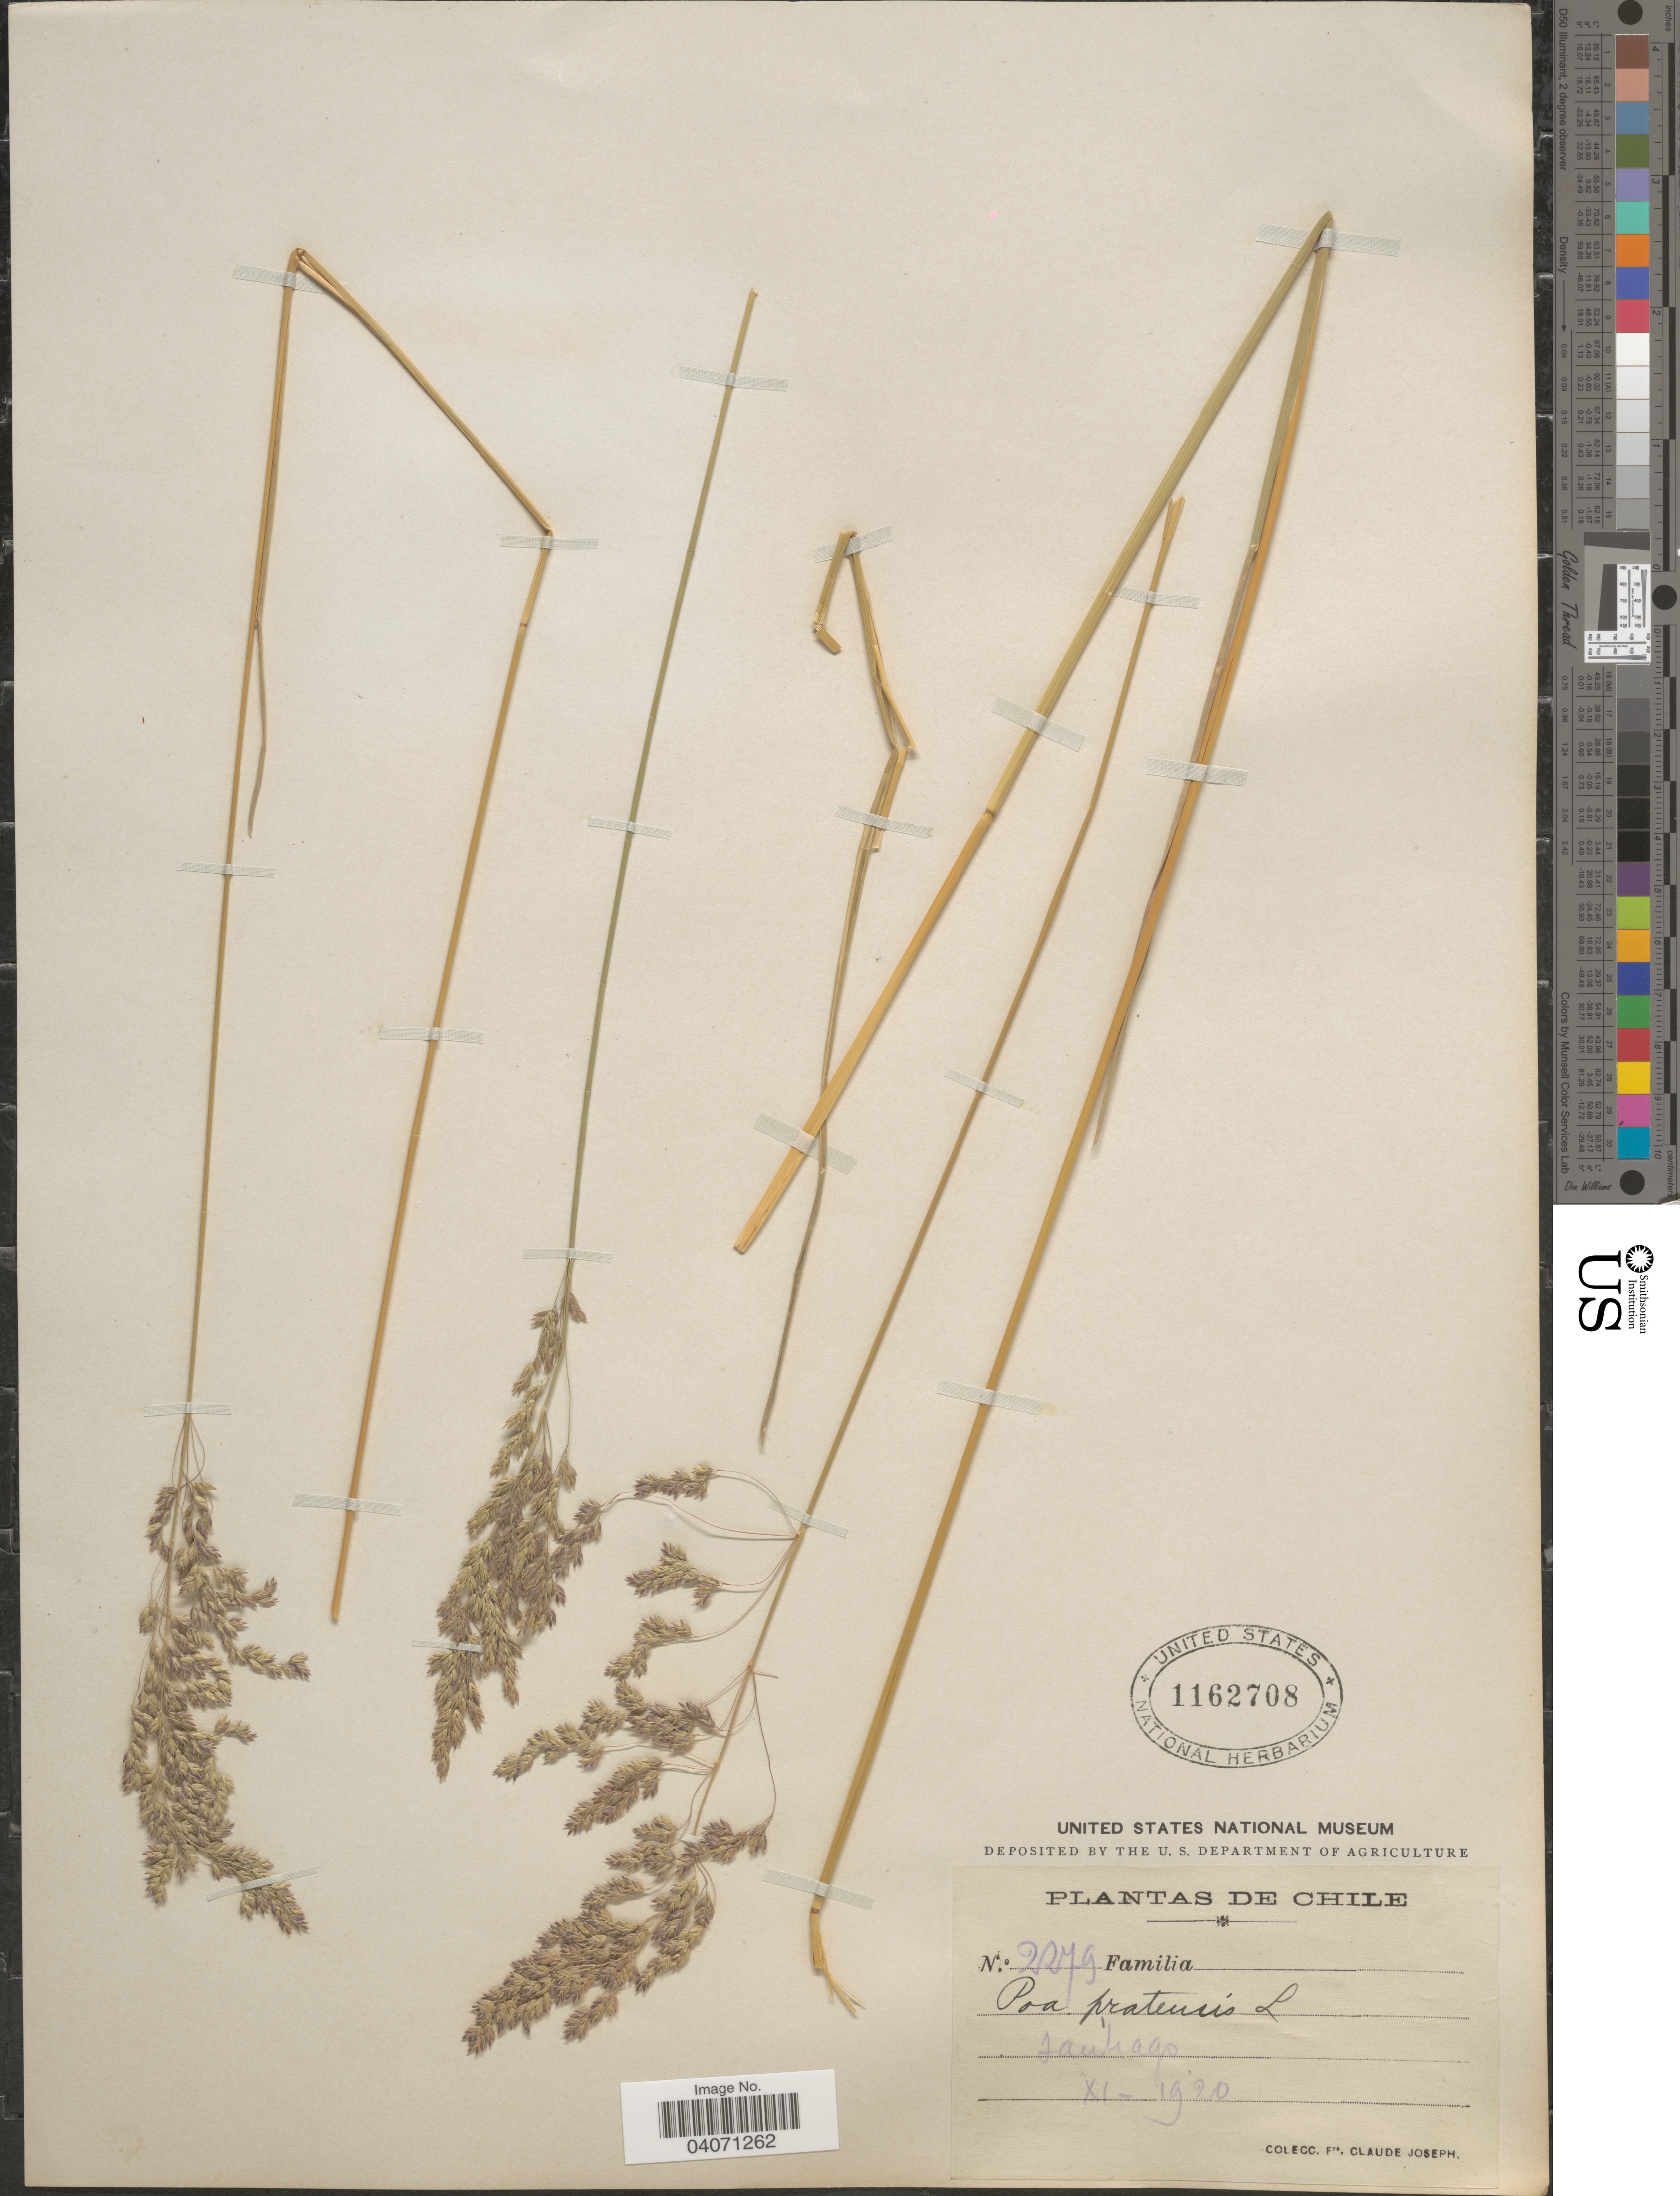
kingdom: Plantae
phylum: Tracheophyta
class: Liliopsida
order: Poales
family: Poaceae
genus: Poa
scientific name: Poa pratensis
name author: L.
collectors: Bro. Claude-Joseph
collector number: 2279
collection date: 1920-11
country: Chile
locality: Santiago.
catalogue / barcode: US 1162708